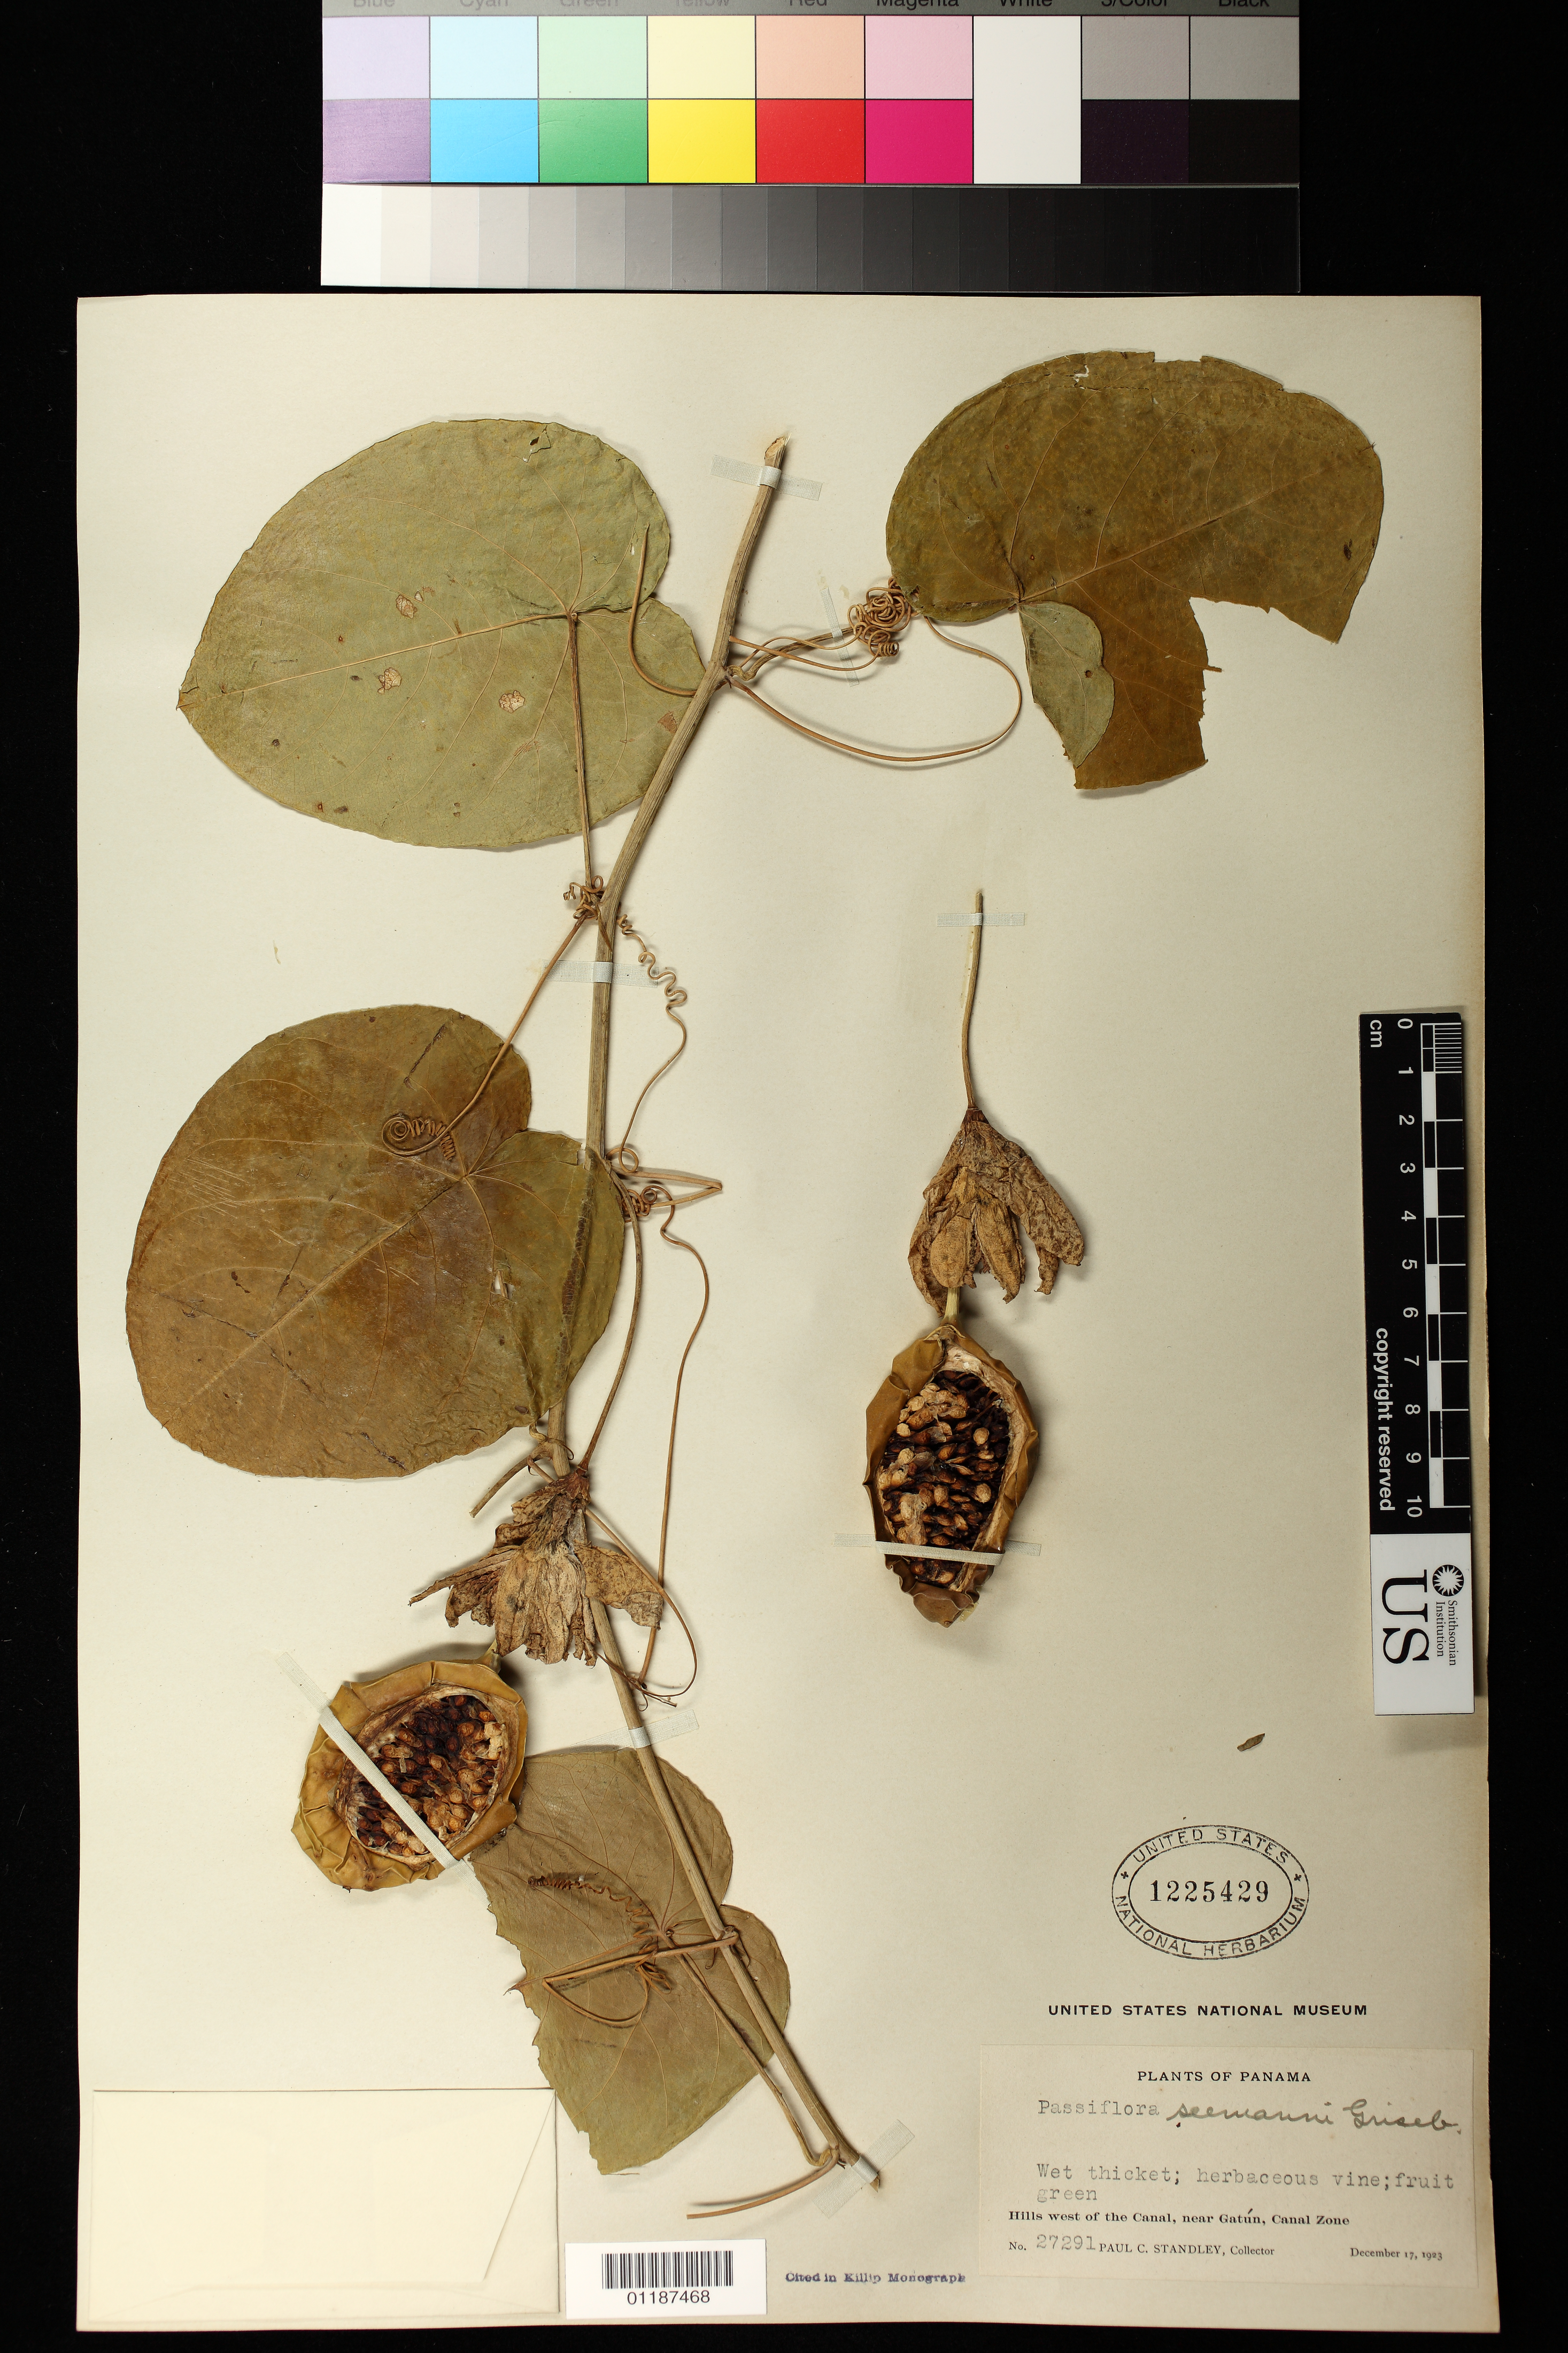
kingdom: Plantae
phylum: Tracheophyta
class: Magnoliopsida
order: Malpighiales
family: Passifloraceae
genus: Passiflora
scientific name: Passiflora seemannii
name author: Griseb.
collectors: P. C. Standley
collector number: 27291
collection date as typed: Dec 17 1923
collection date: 1923-12-17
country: Panama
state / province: Colón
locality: Hills west of the Canal, near Gatun, Canal Zone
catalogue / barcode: US 1225429